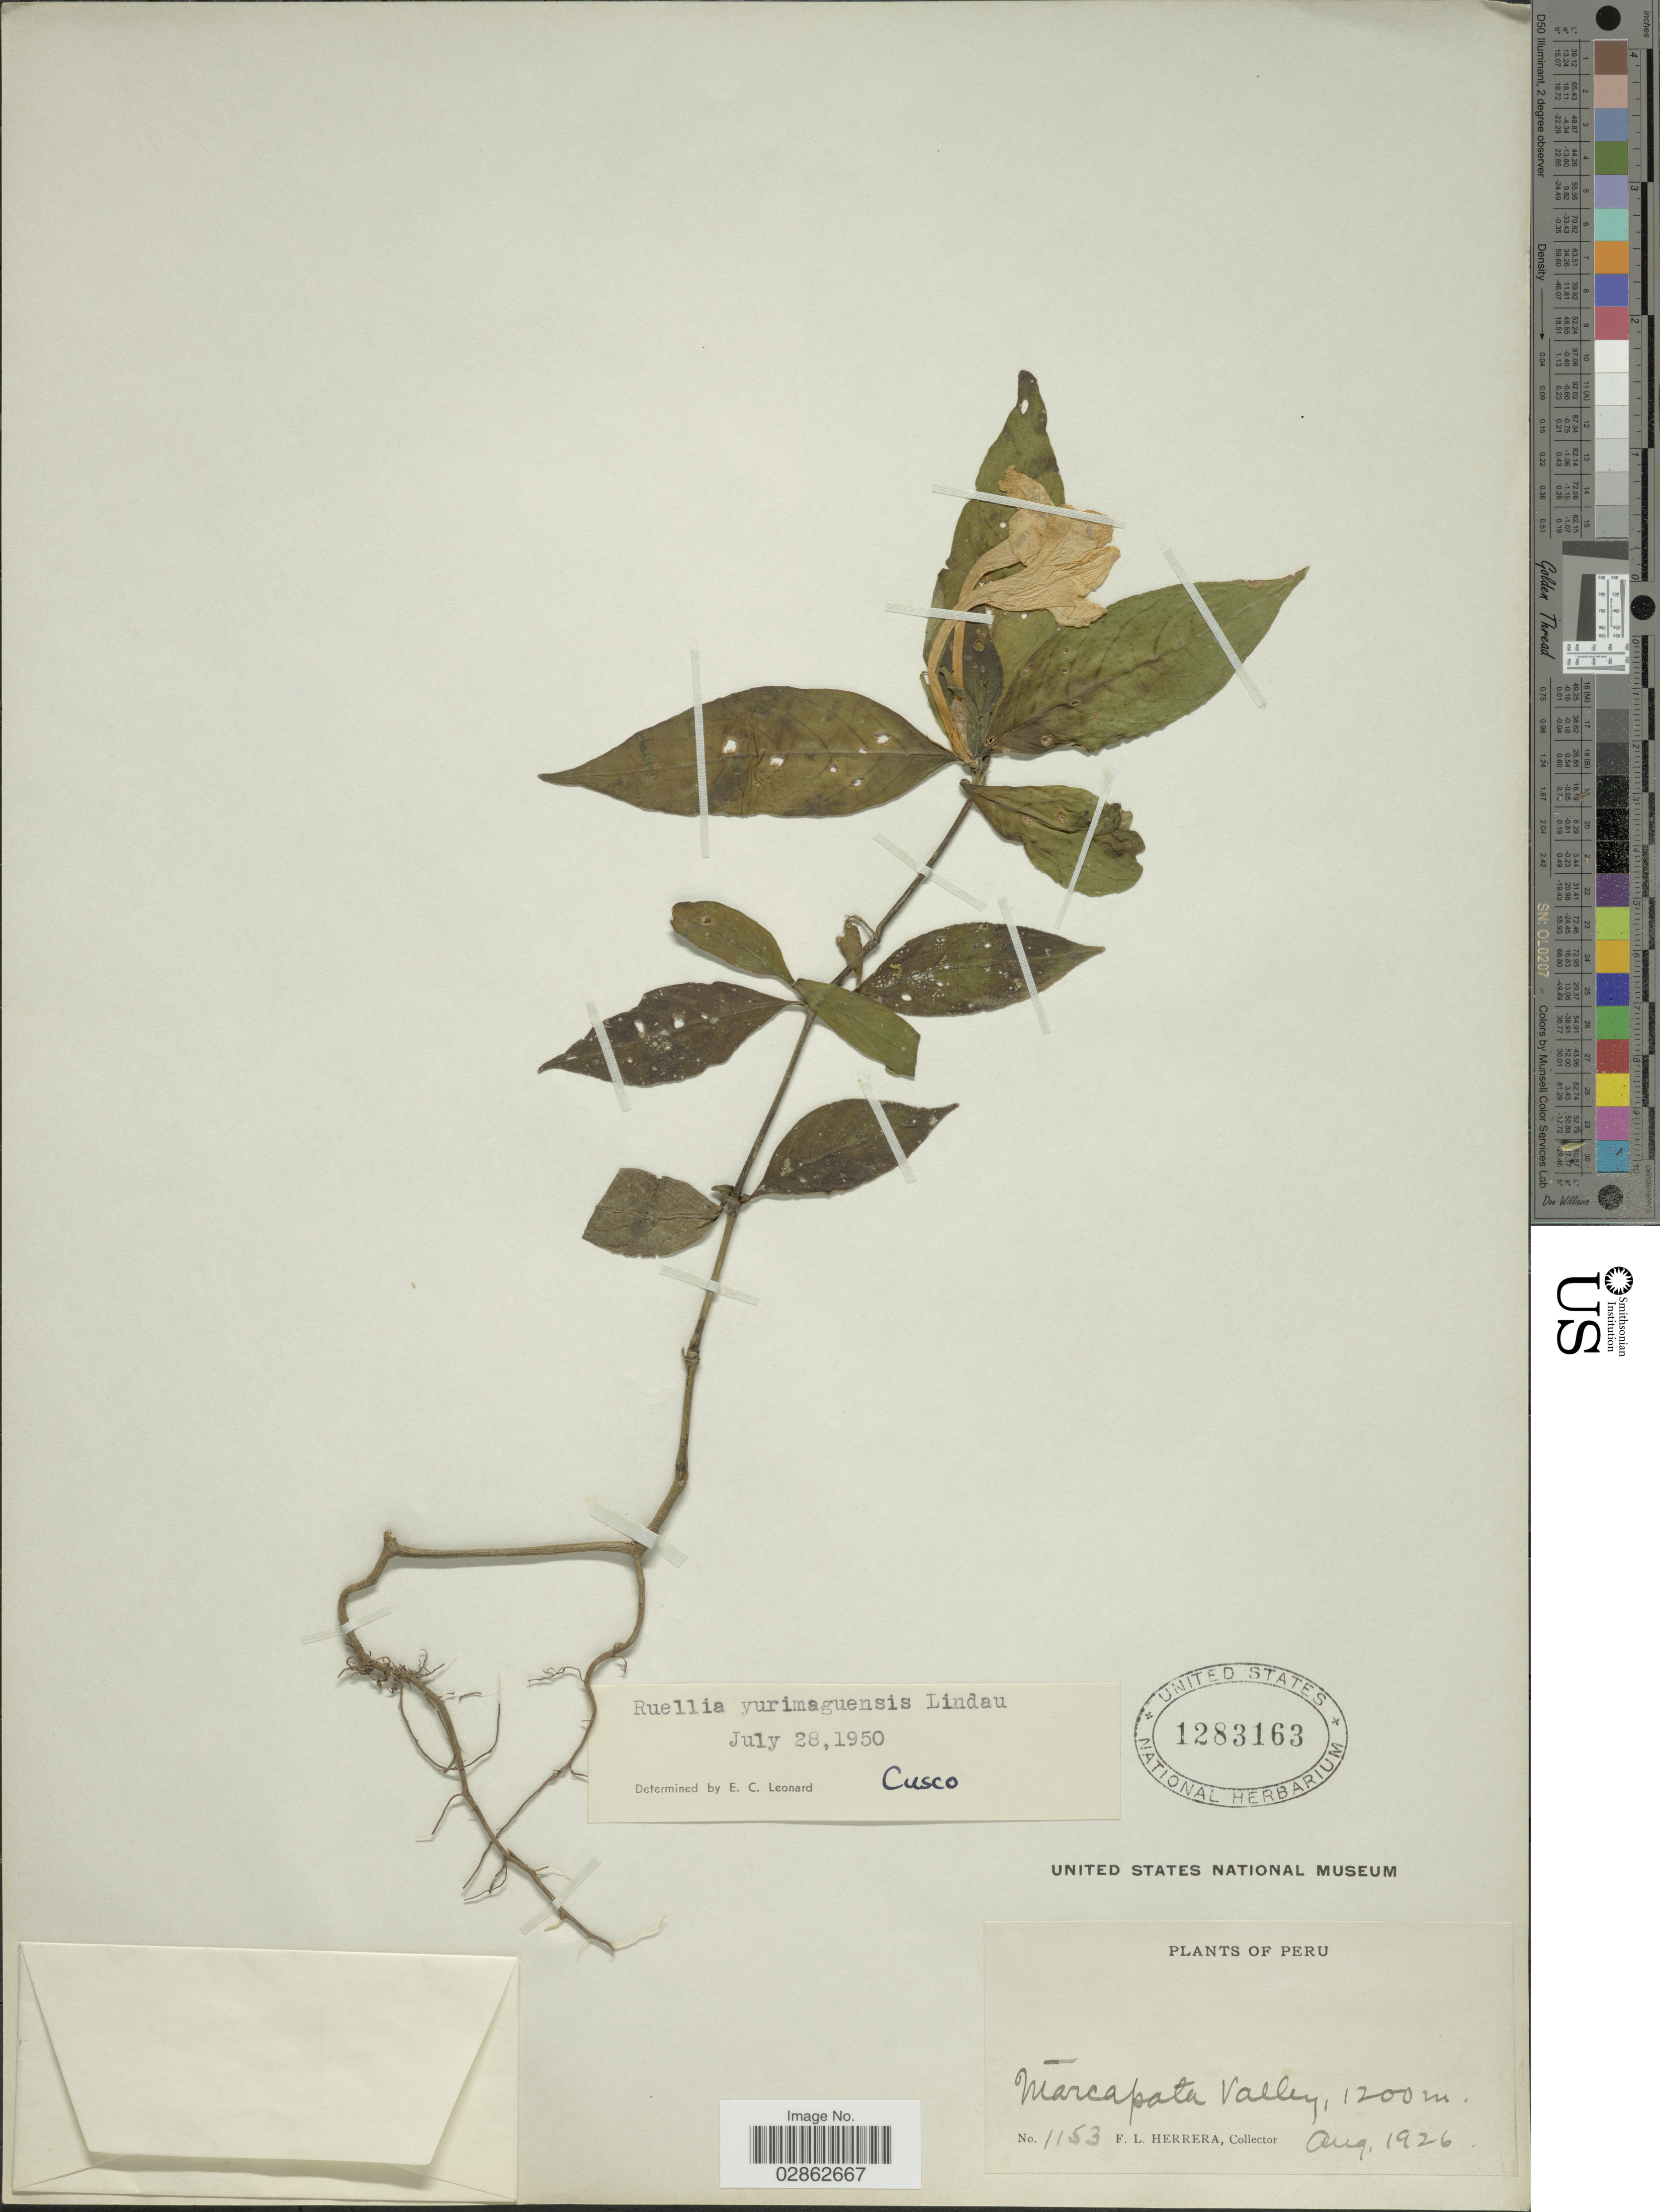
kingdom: Plantae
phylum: Tracheophyta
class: Magnoliopsida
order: Lamiales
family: Acanthaceae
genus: Ruellia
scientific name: Ruellia yurimaguensis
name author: Lindau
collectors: F. L. Herrera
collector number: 1153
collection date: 1926-08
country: Peru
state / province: Cusco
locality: Márcapata Valley.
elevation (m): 1200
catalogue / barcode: US 1283163